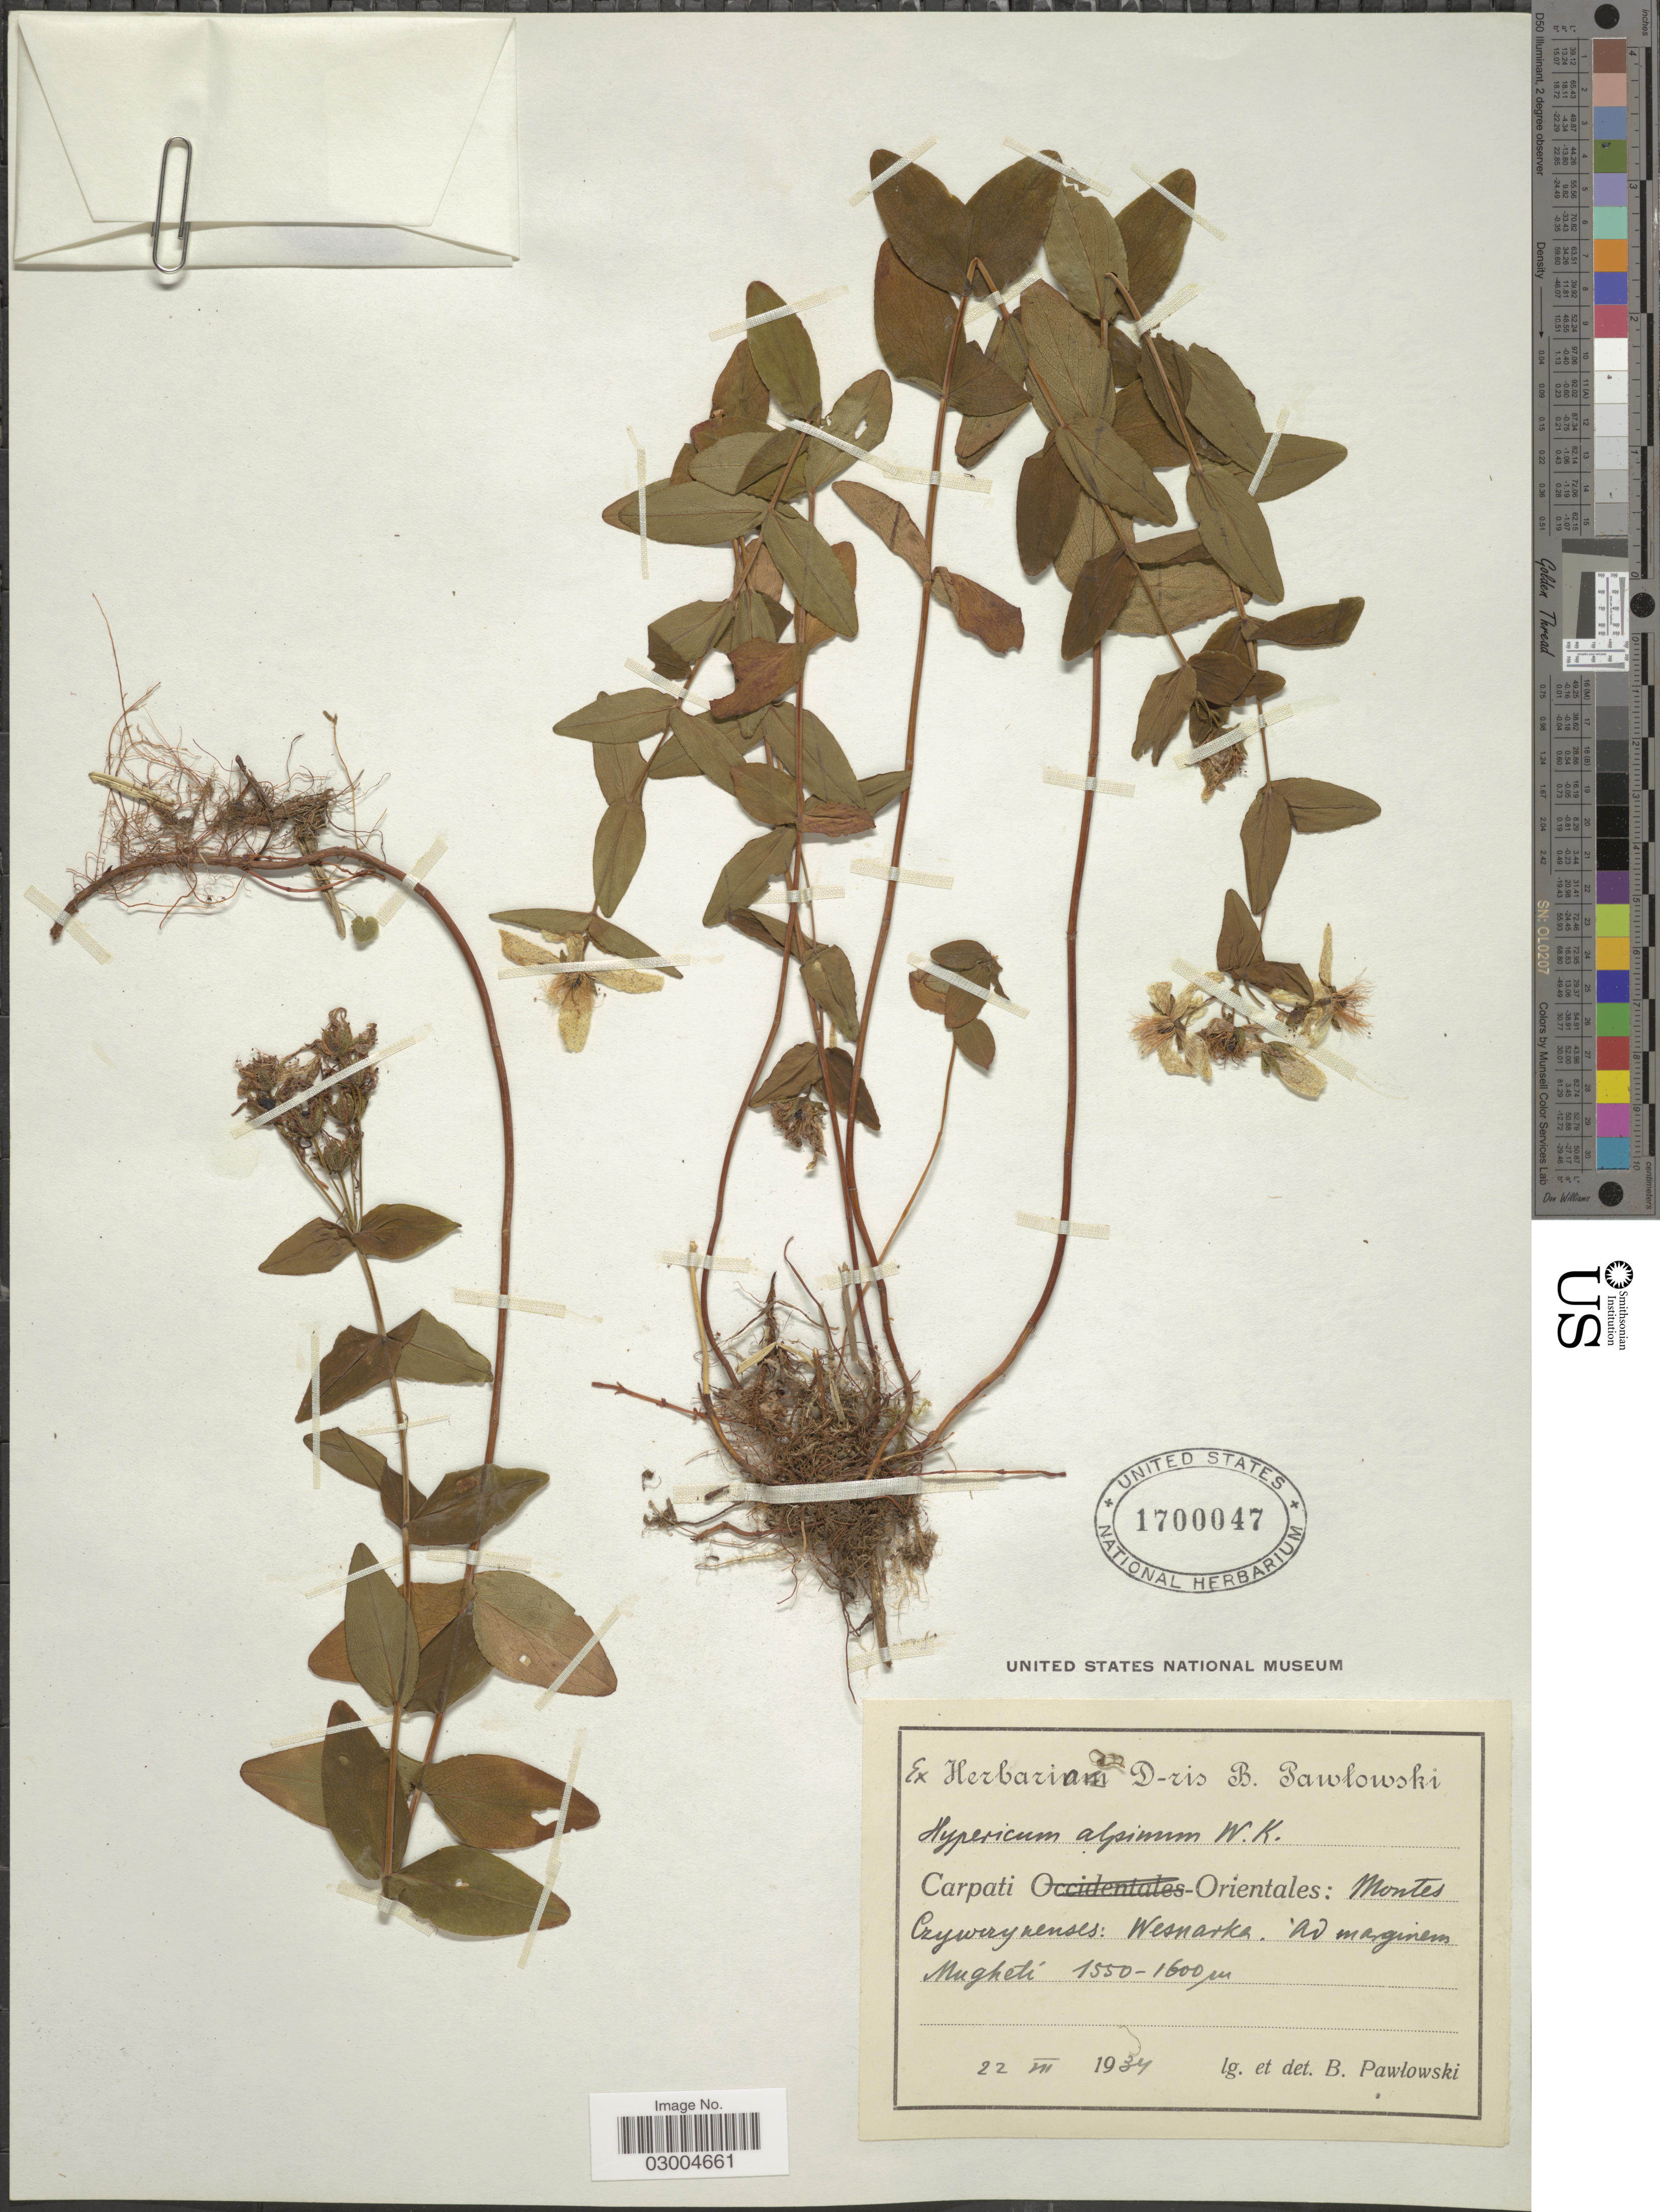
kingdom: Plantae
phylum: Tracheophyta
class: Magnoliopsida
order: Malpighiales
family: Hypericaceae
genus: Hypericum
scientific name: Hypericum alpinum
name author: Vill.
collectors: B. Pawlowski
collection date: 1934-07-22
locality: Carpati Orientales: Montes Czywerynenses: Wesnarka. Ad marginem Mughetí.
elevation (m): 1550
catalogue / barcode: US 1700047